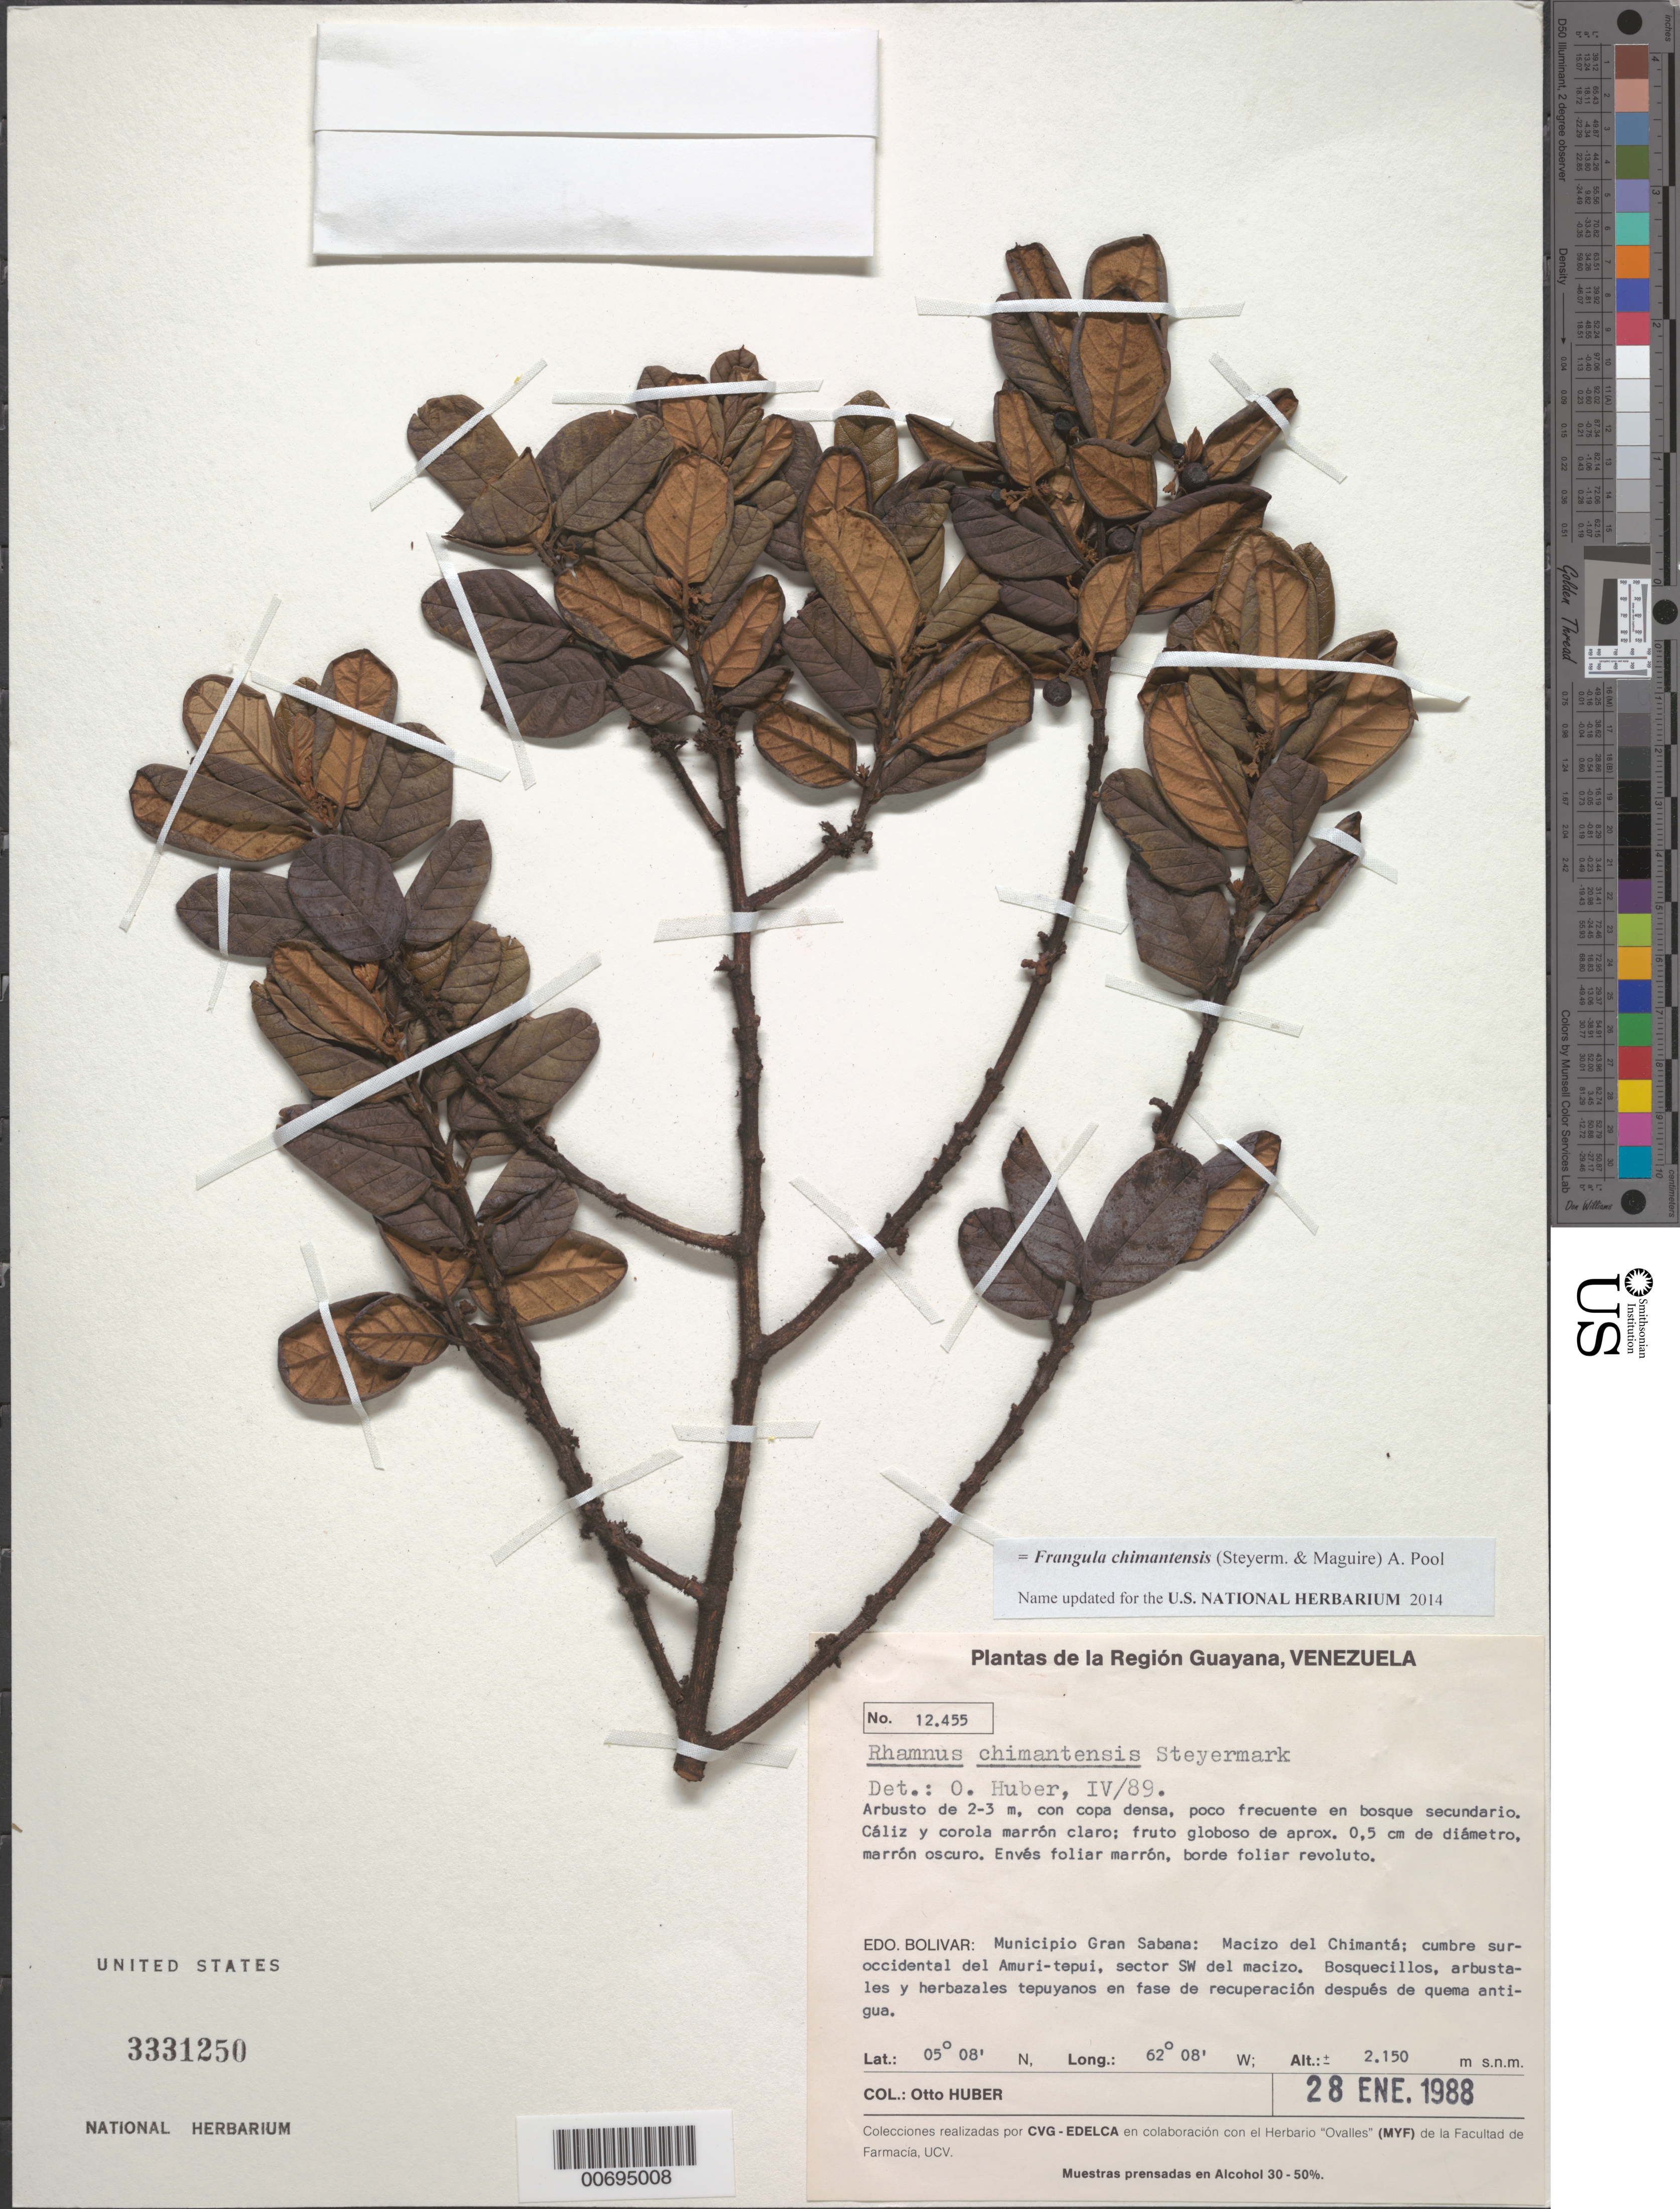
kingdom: Plantae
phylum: Tracheophyta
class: Magnoliopsida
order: Rosales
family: Rhamnaceae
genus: Frangula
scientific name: Frangula chimantensis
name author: A. Pool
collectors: O. Huber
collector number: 12455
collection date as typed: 28-Jan-88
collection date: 1988-01-28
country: Venezuela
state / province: Bolívar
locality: Mun. Gran Sabana, Macizo del Chimantá; cumbre sur-occidental del Amuri-tepuí, sector SW del macizo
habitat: Secondary forest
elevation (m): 2150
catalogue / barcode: US 3331250